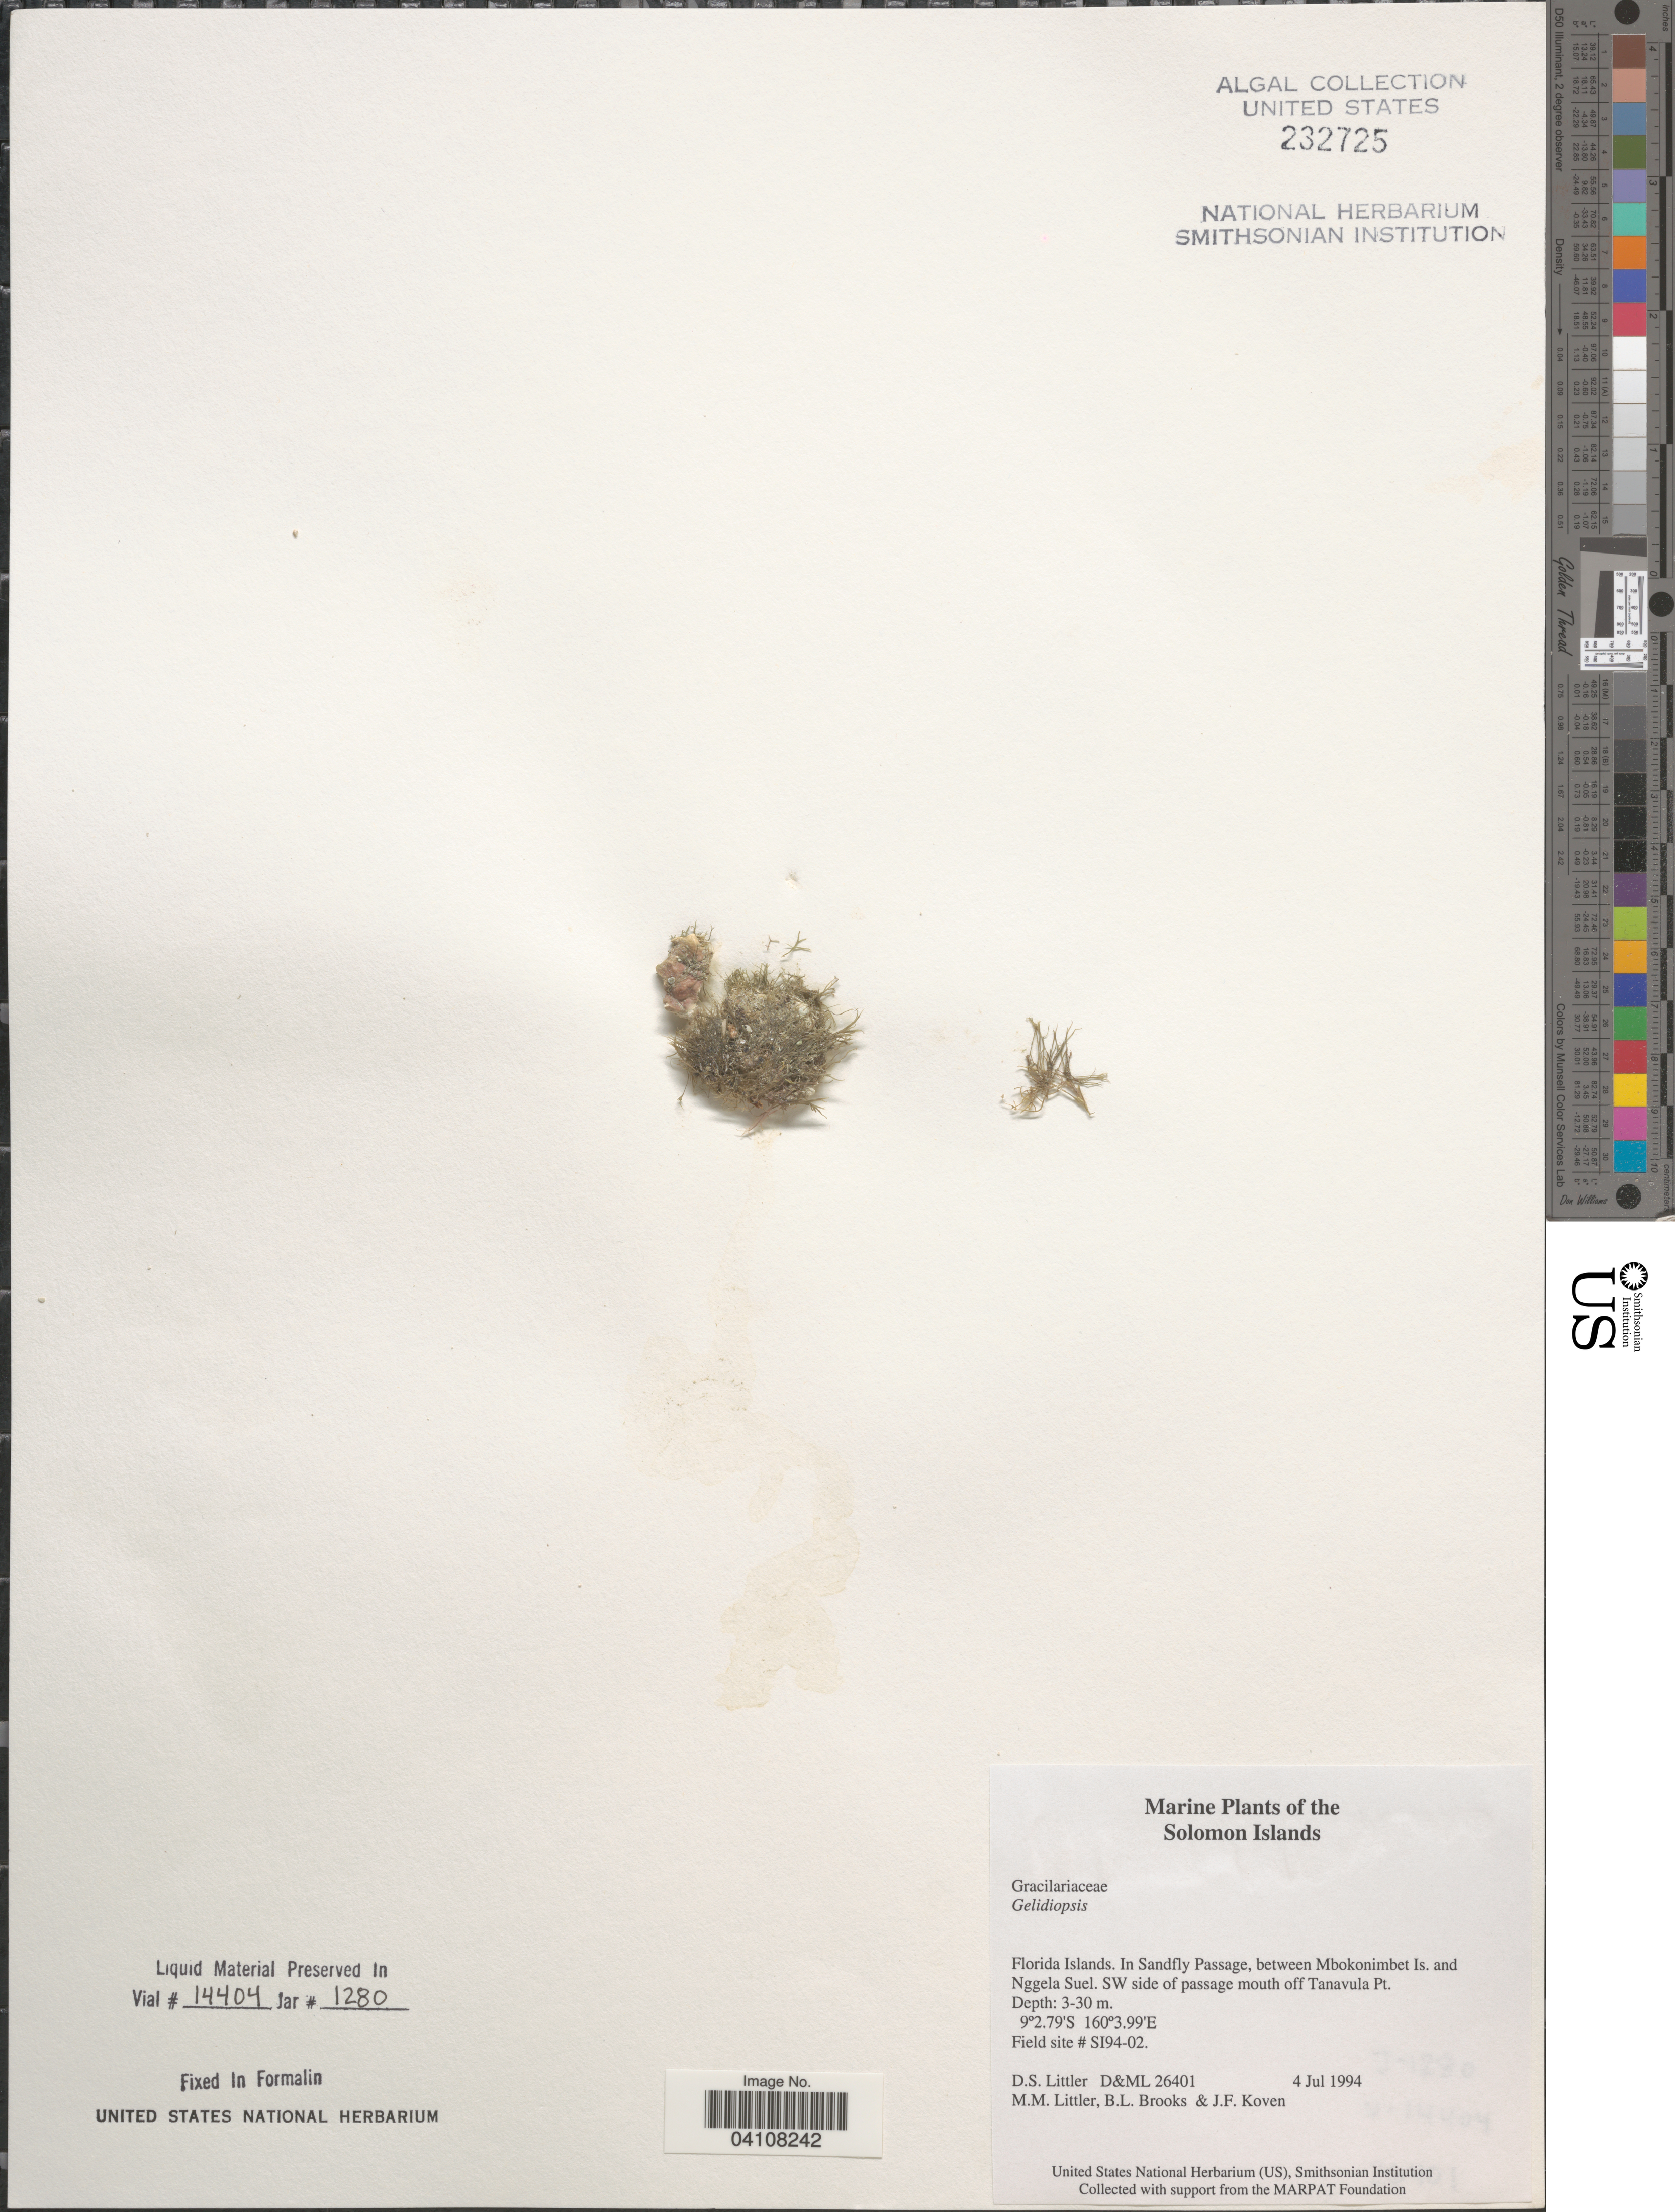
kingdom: Plantae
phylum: Rhodophyta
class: Florideophyceae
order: Rhodymeniales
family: Lomentariaceae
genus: Ceratodictyon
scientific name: Ceratodictyon sp.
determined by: Algae name updating Project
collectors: D. S. Littler, B. Brooks & J. Koven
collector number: D&ML26401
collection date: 1994-07-04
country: Solomon Islands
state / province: Solomon Islands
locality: Florida Islands. In Sandfly Passage, between Mbokonimbet Is. and Nggela Suel. SW side of passage mouth off Tanavula Pt. Field site # SI94-02.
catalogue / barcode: US 232725